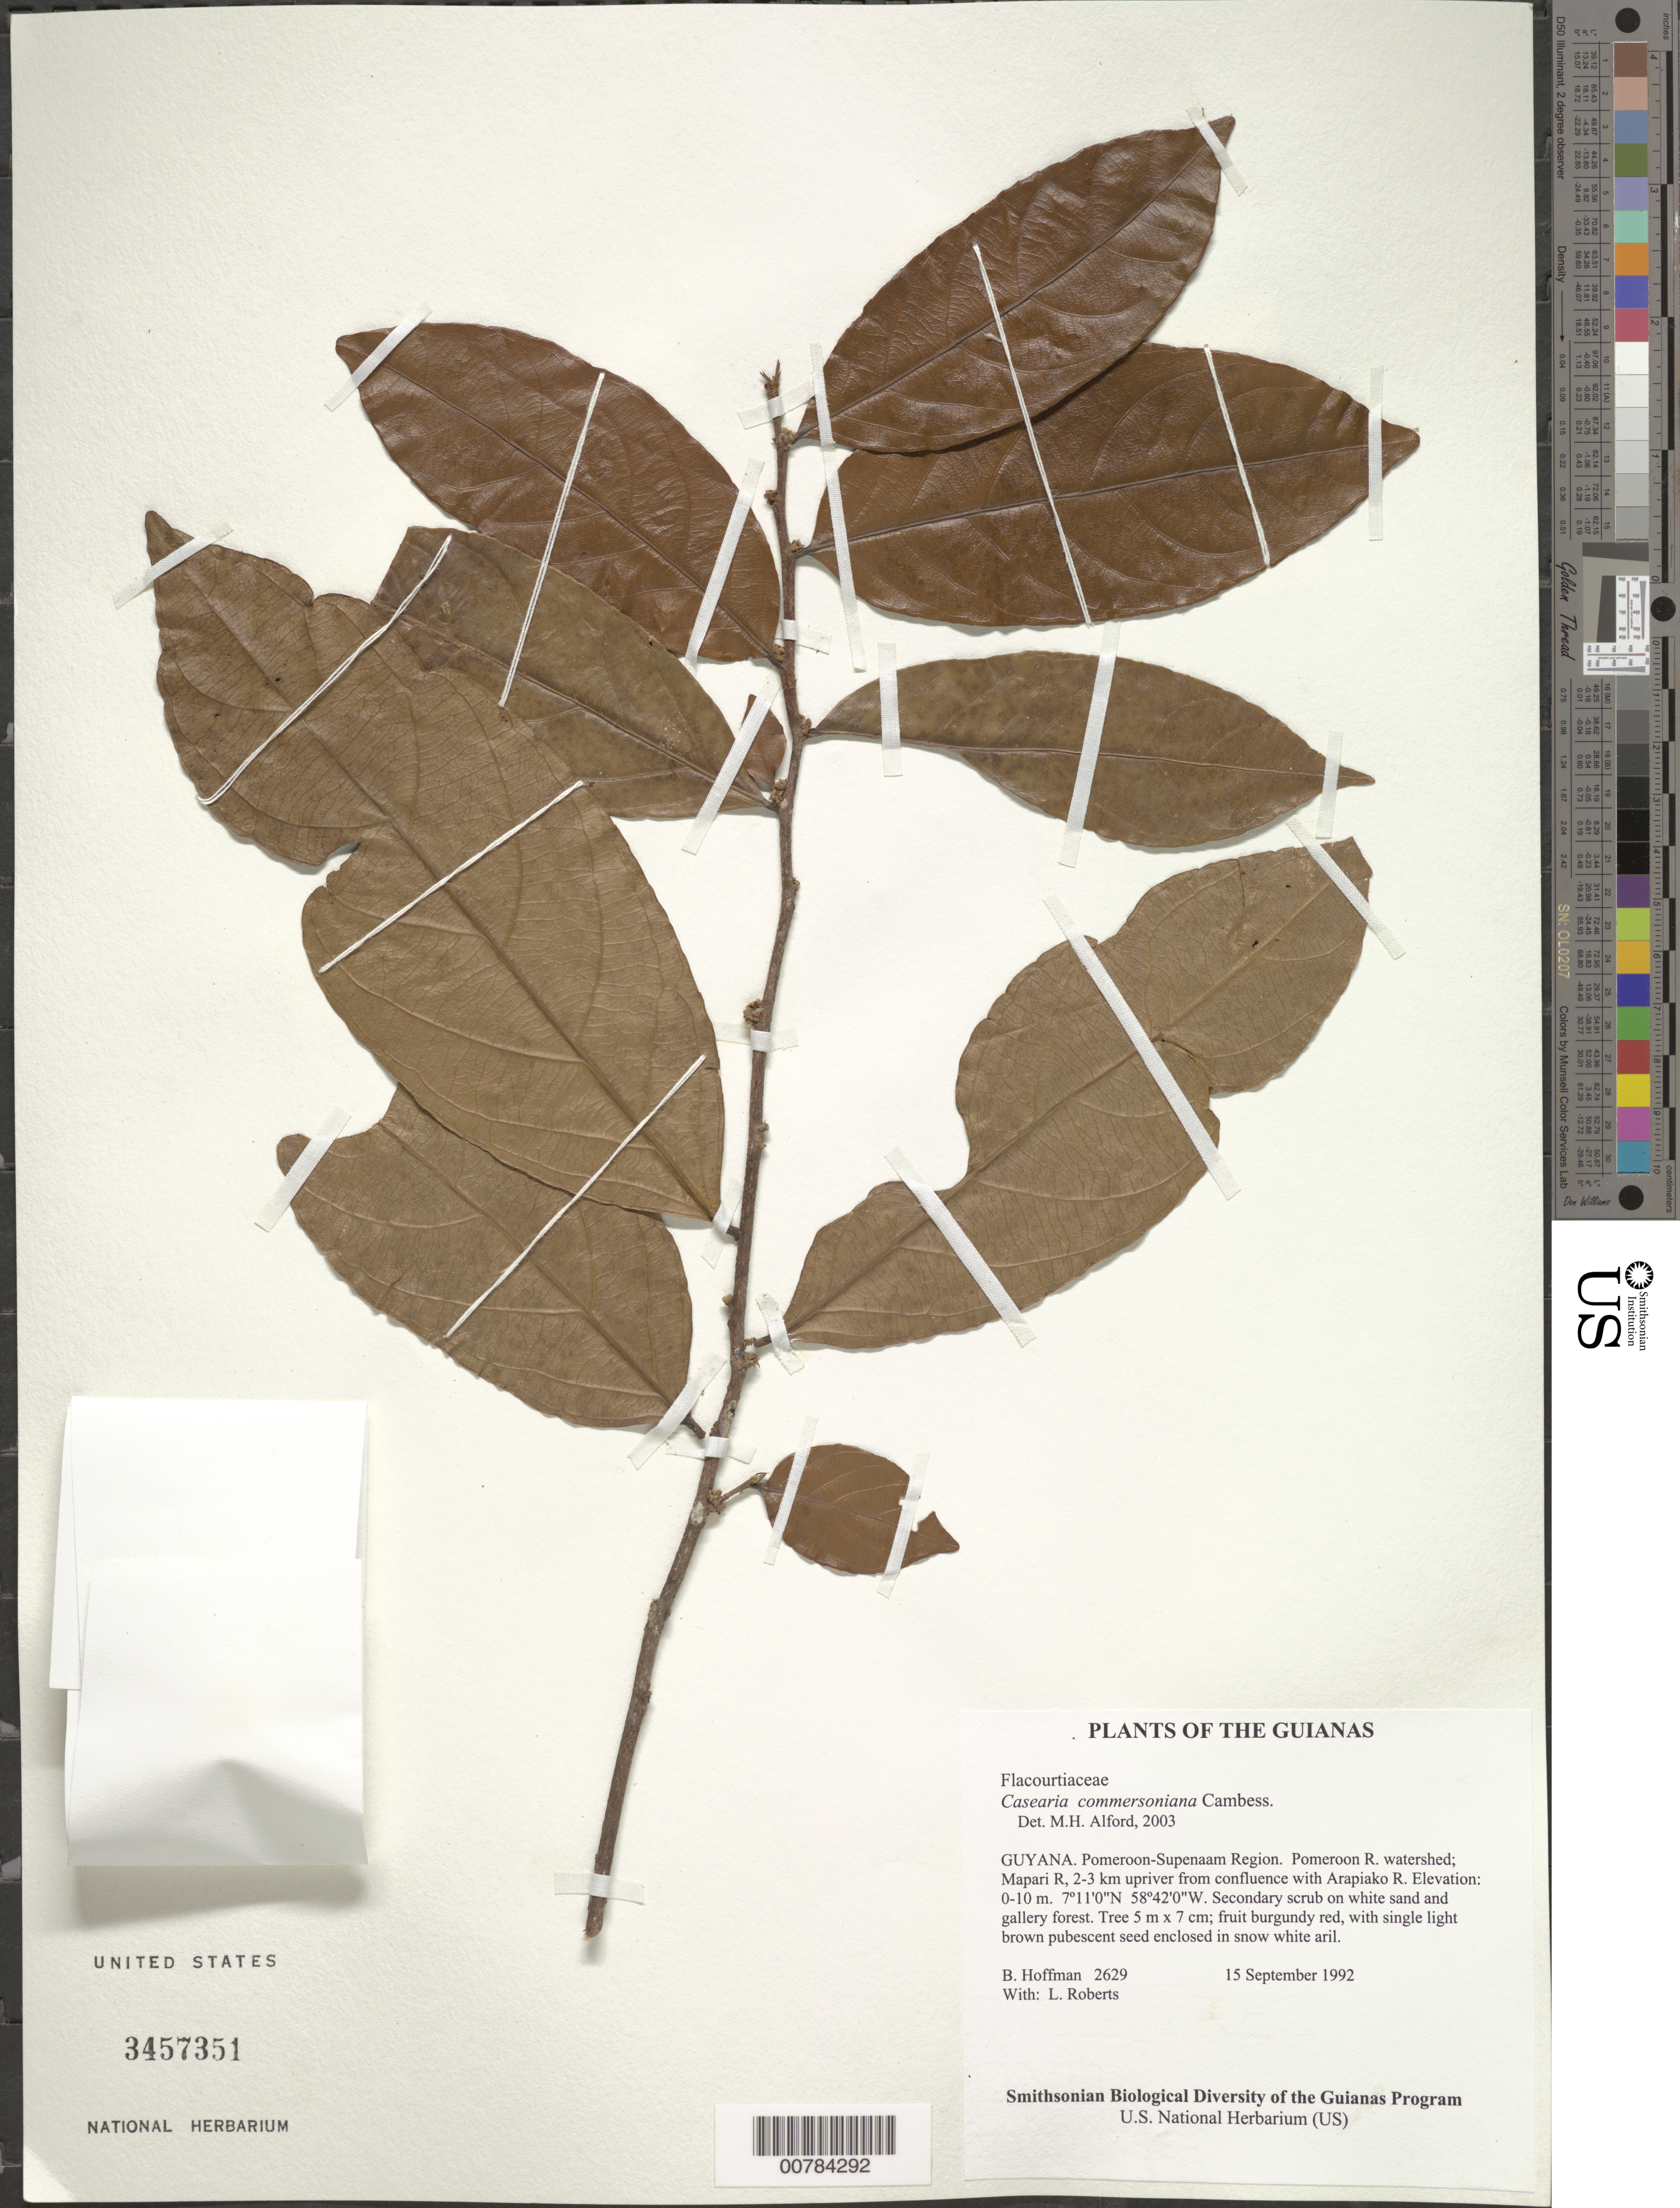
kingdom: Plantae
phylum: Tracheophyta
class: Magnoliopsida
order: Malpighiales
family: Salicaceae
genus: Piparea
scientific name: Piparea dentata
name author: Aubl.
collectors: B. Hoffman & L. Roberts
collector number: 2629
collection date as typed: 15 September 1992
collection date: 1992-09-15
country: Guyana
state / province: Pomeroon-Supenaam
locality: Pomeroon River watershed; Mapari River, 2-3 km upriver from confluence with Arapiako River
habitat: Secondary scrub on white sand and gallery forest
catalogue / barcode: US 3457351